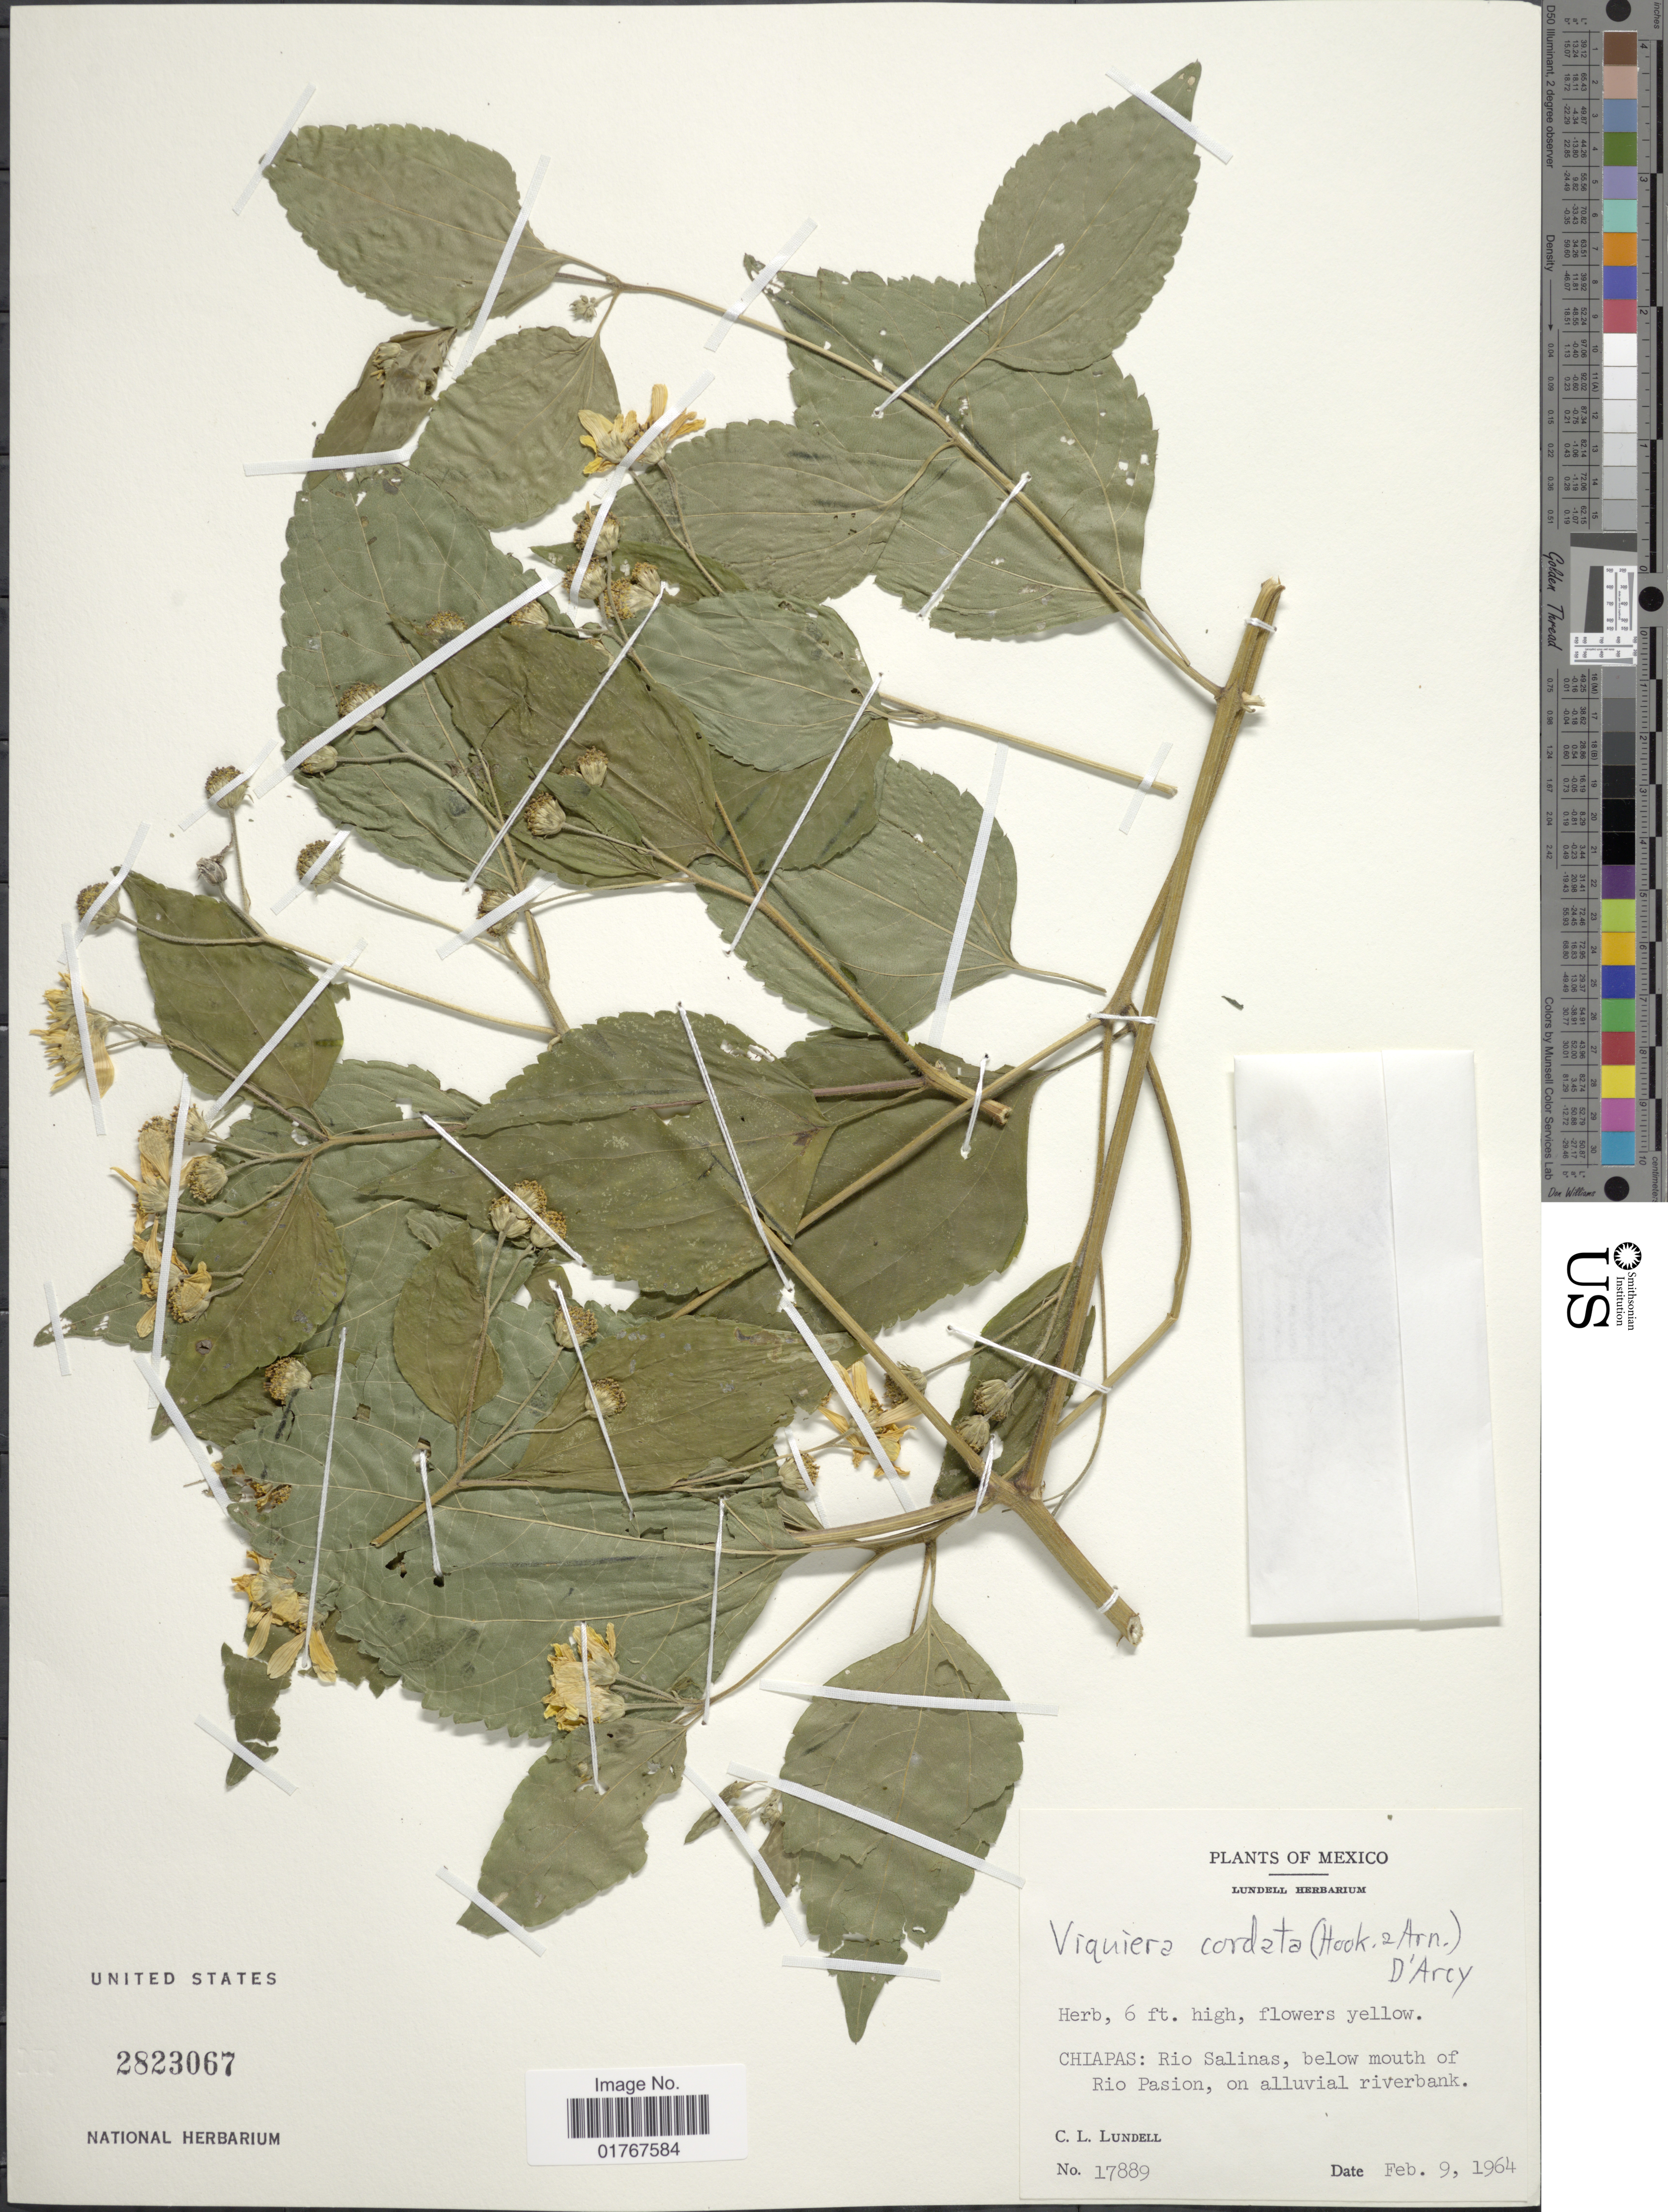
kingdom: Plantae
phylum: Tracheophyta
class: Magnoliopsida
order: Asterales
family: Asteraceae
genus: Viguiera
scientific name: Viguiera cordata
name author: (Hook. & Arn.) D'Arcy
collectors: C. L. Lundell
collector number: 17889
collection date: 1964-02-09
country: Mexico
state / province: Chiapas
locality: Rio Salinas, below mouth of Rio Pasion, on alluvial riverbank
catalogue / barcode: US 2823067